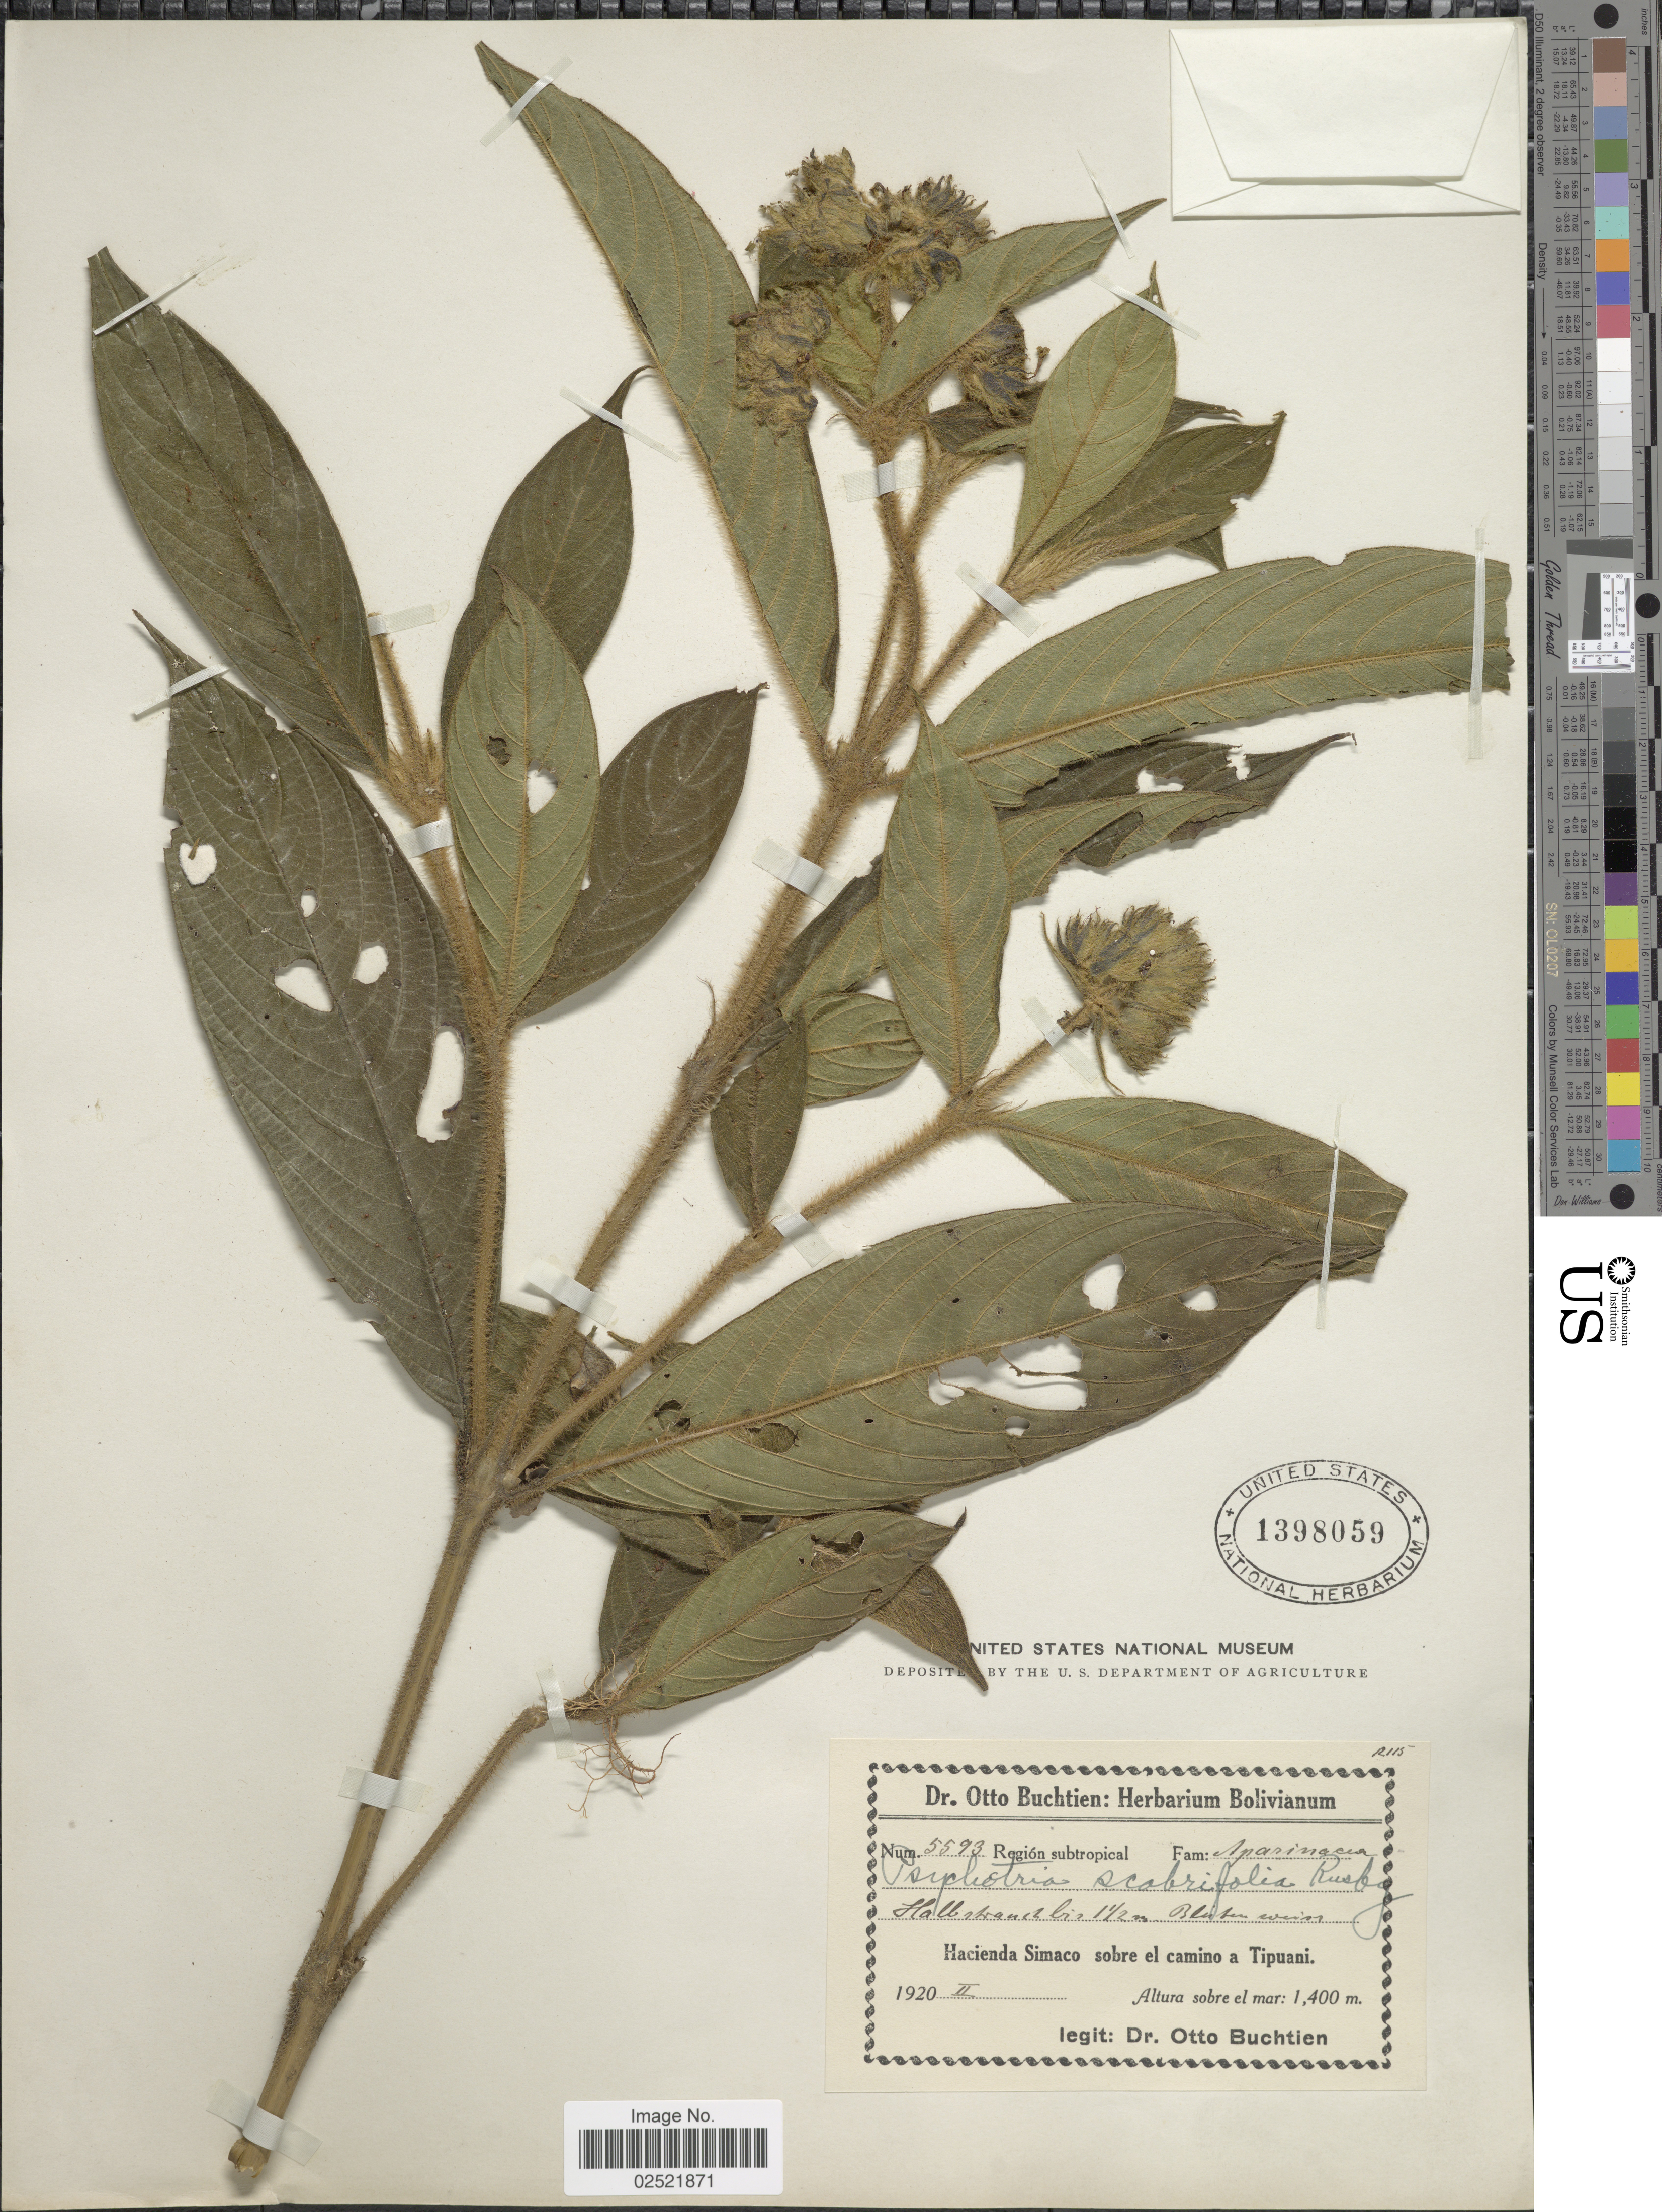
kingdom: Plantae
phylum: Tracheophyta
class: Magnoliopsida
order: Gentianales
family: Rubiaceae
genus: Psychotria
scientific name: Psychotria scabrifolia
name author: Rusby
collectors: O. Buchtien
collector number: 5593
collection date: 1920-02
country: Bolivia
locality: Hacienda Simaco sobre el camino a Tipuani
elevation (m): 1400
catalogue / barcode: US 1398059